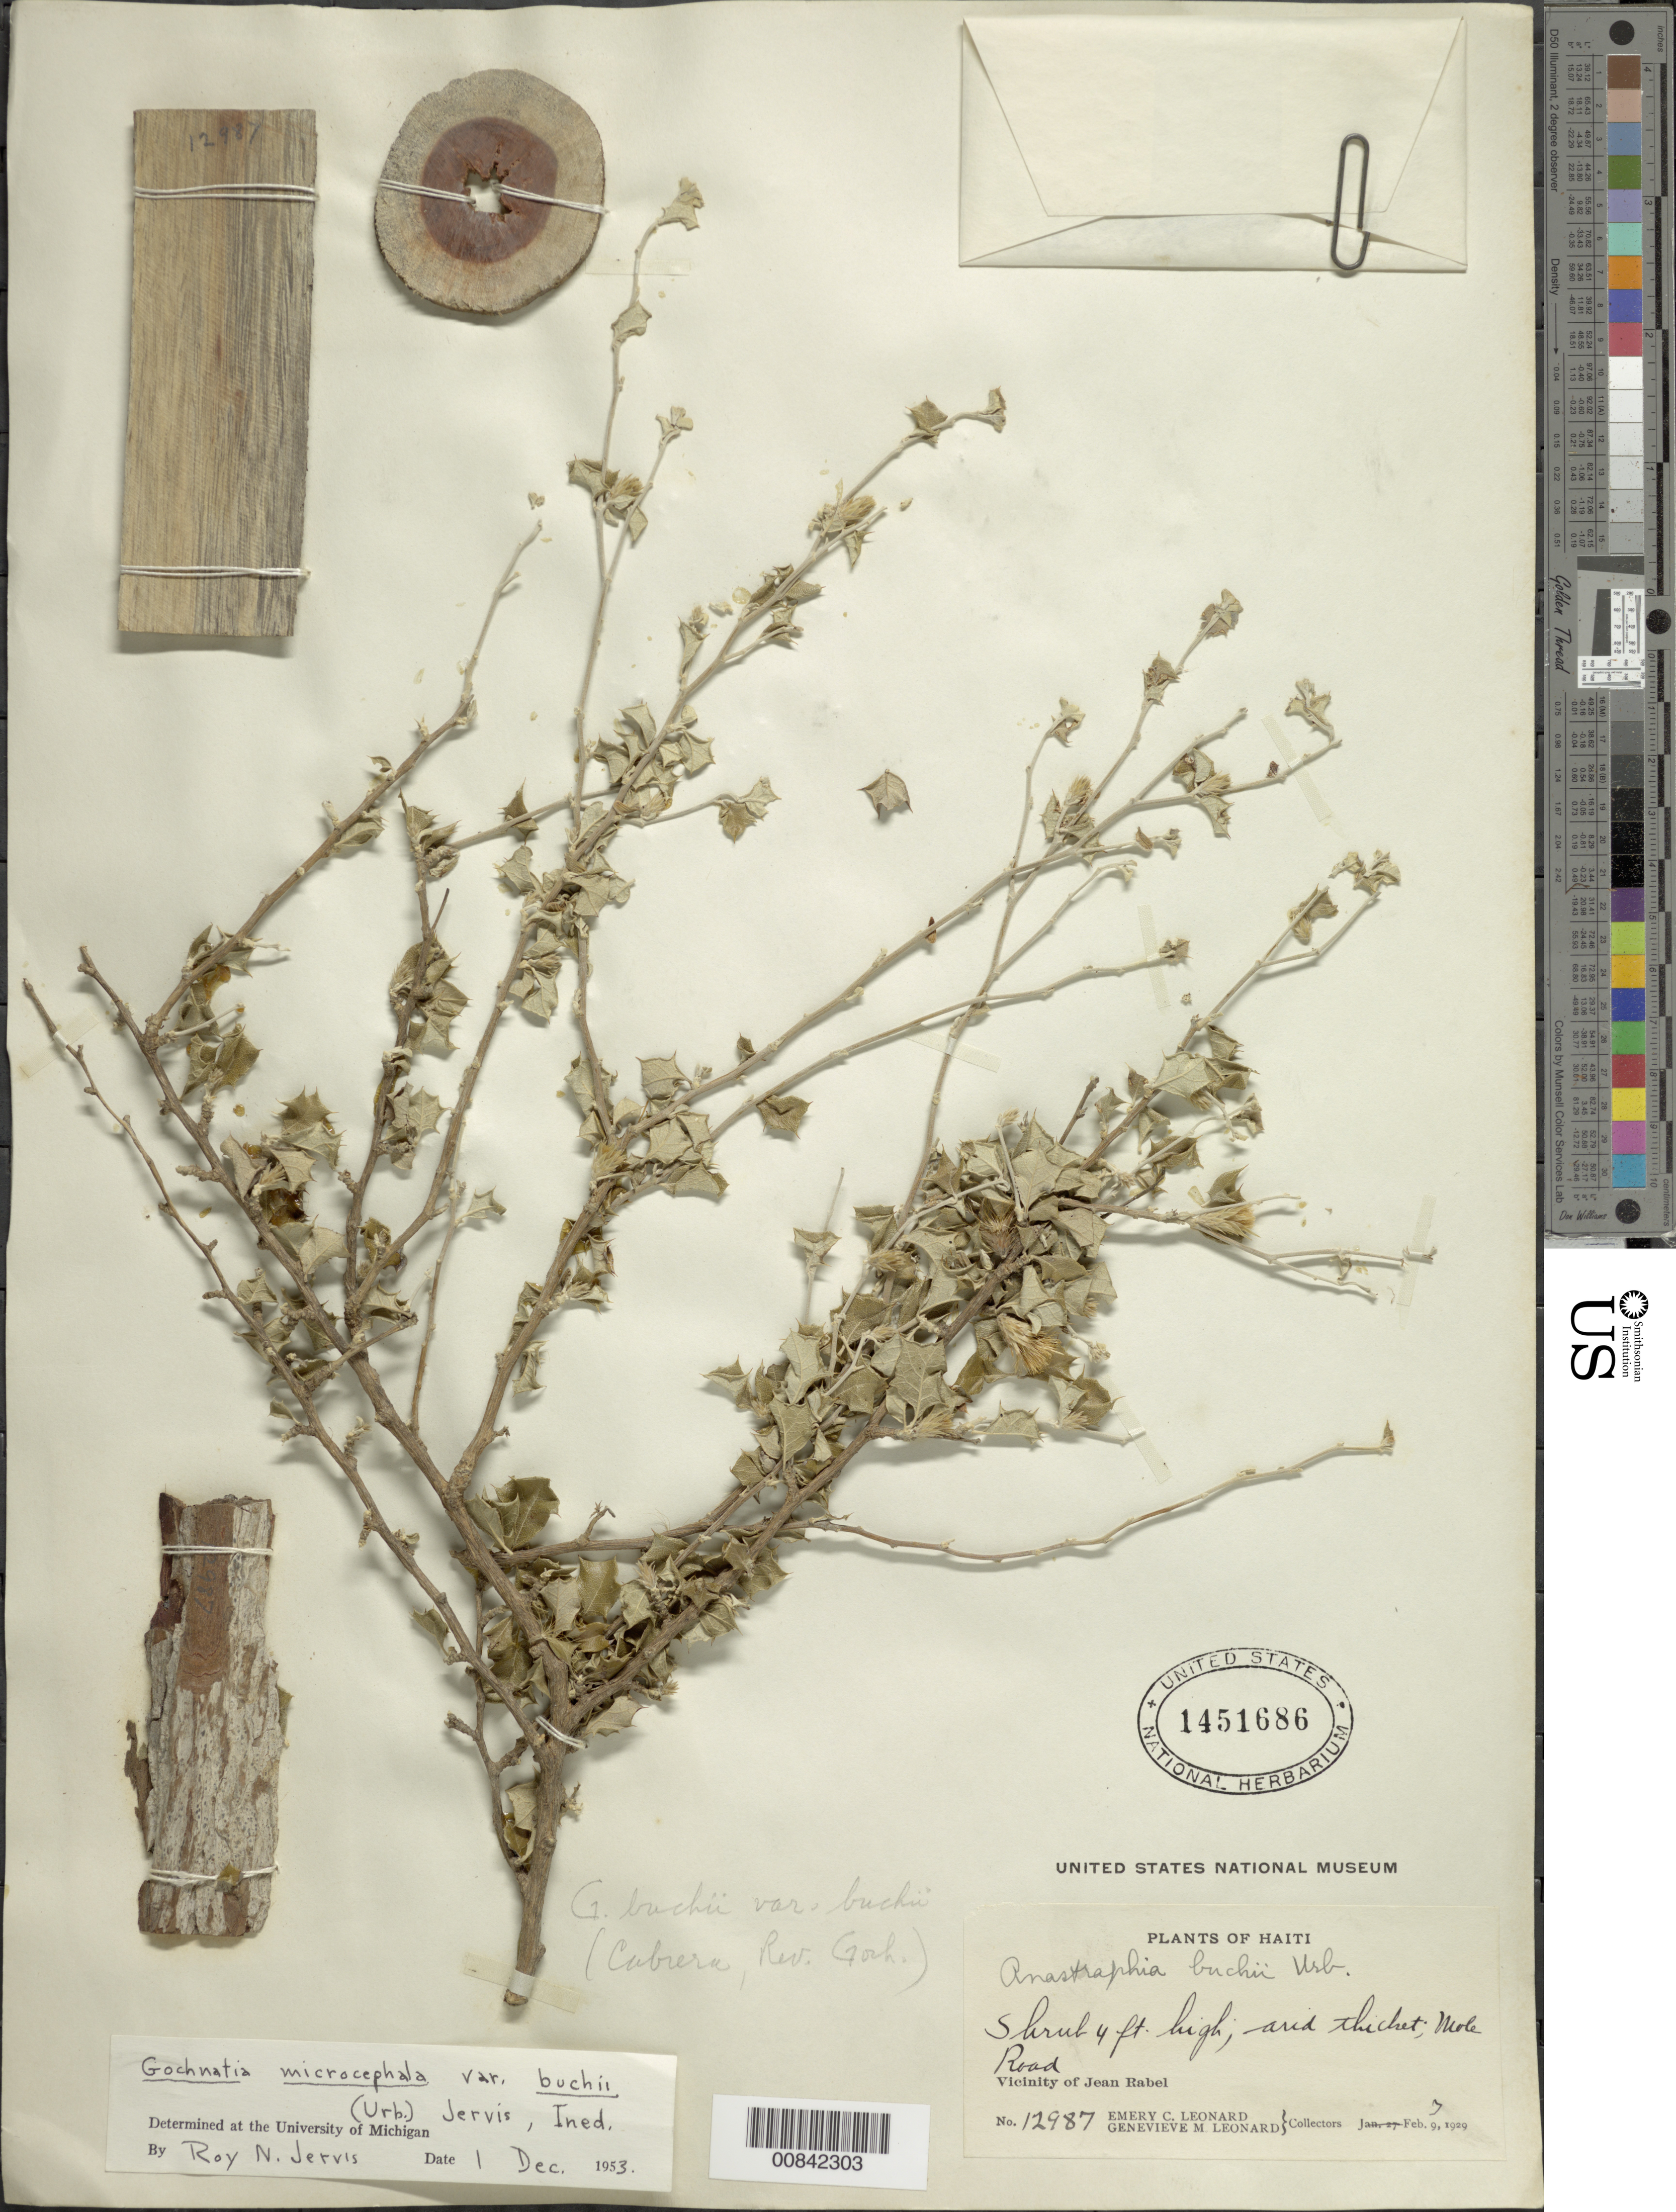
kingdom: Plantae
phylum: Tracheophyta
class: Magnoliopsida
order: Asterales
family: Asteraceae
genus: Anastraphia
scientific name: Anastraphia buchii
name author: Urb.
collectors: E. C. Leonard & G. M. Leonard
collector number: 12987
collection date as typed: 07 Feb 1929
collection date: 1929-02-07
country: Haiti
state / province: Nord-Ouest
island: Hispaniola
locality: Vicinity of Jean Rabel, Mole Road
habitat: Arid thicket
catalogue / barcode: US 1451686